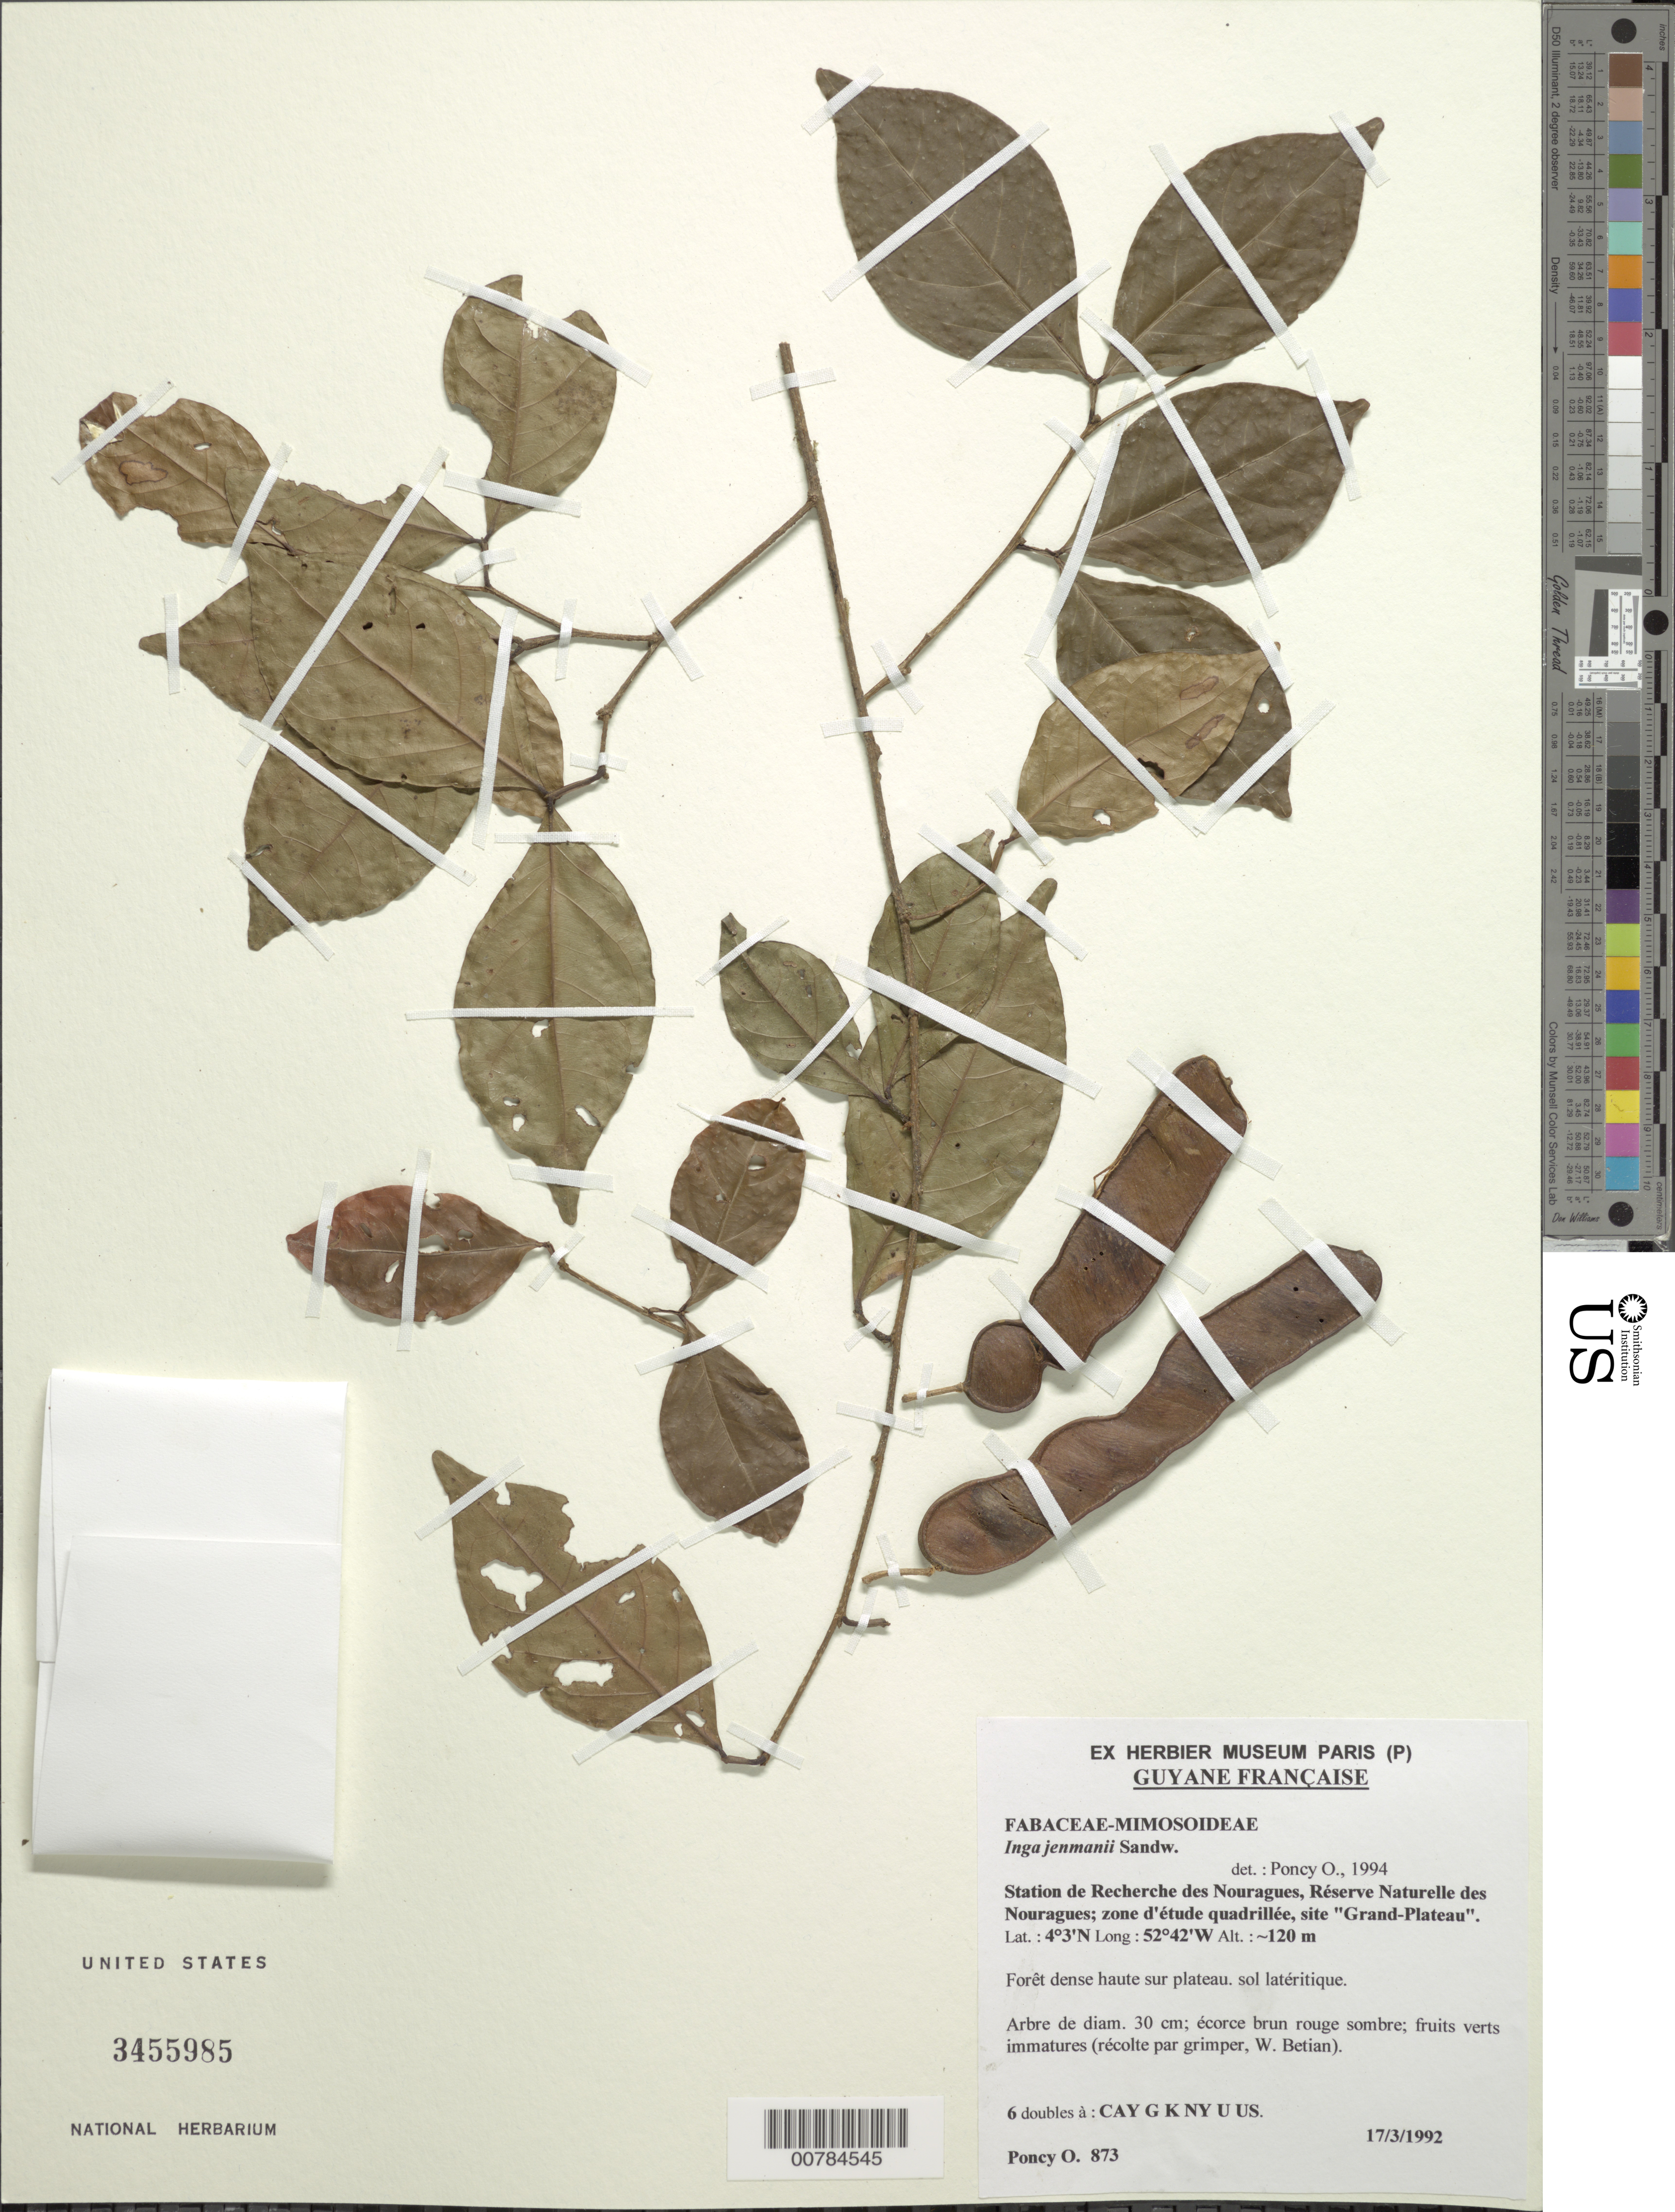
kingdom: Plantae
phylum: Tracheophyta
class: Magnoliopsida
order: Fabales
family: Fabaceae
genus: Inga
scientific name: Inga jenmanii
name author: Sandwith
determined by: Poncy, O.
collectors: O. Poncy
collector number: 873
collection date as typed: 17-Mar-92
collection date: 1992-03-17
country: French Guiana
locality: Station des Nouragues, Réserve Naturelle des Nouragues; zone d'étude quadrillée, site "Grand-Plateau"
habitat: Forêt dense haute sur plateau; sol latéritique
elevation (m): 120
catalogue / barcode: US 3455985